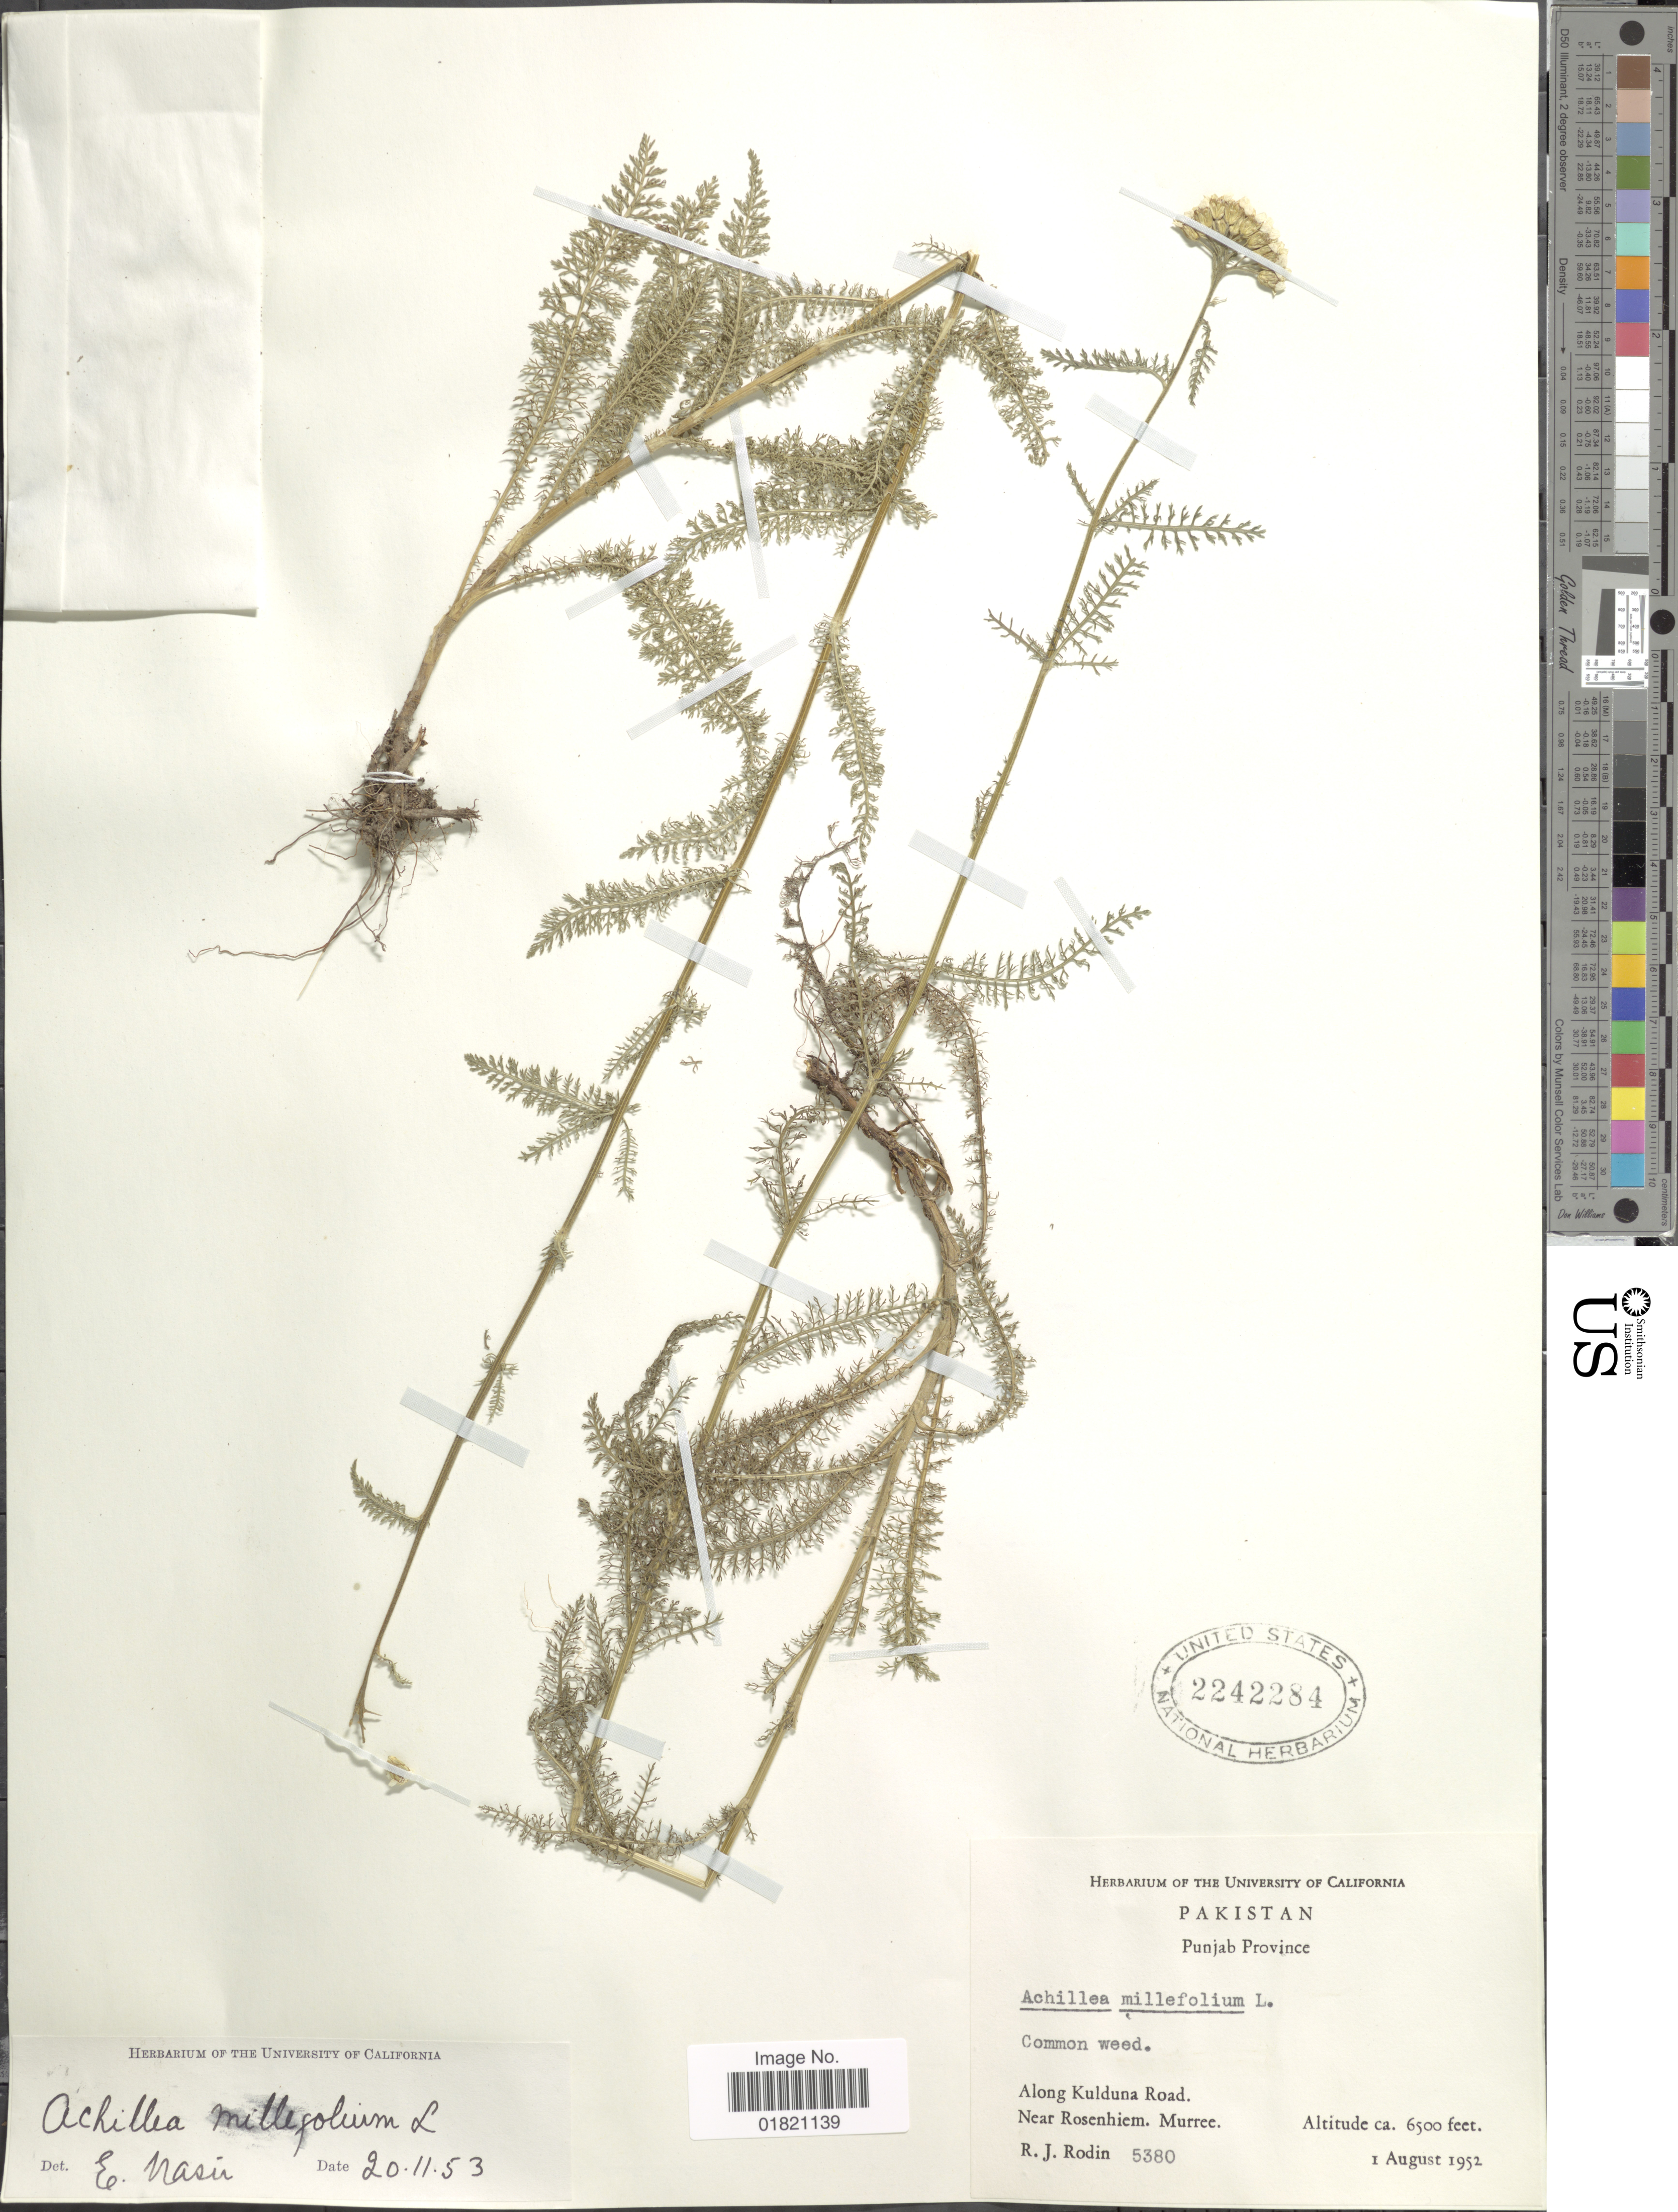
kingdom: Plantae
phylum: Tracheophyta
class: Magnoliopsida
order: Asterales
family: Asteraceae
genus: Achillea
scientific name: Achillea millefolium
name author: L.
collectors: R. J. Rodin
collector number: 5380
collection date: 1952-08-01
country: Pakistan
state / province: Punjab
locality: Along Kulduna Road. Near Rosenhiem. Murree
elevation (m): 1981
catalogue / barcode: US 2242284